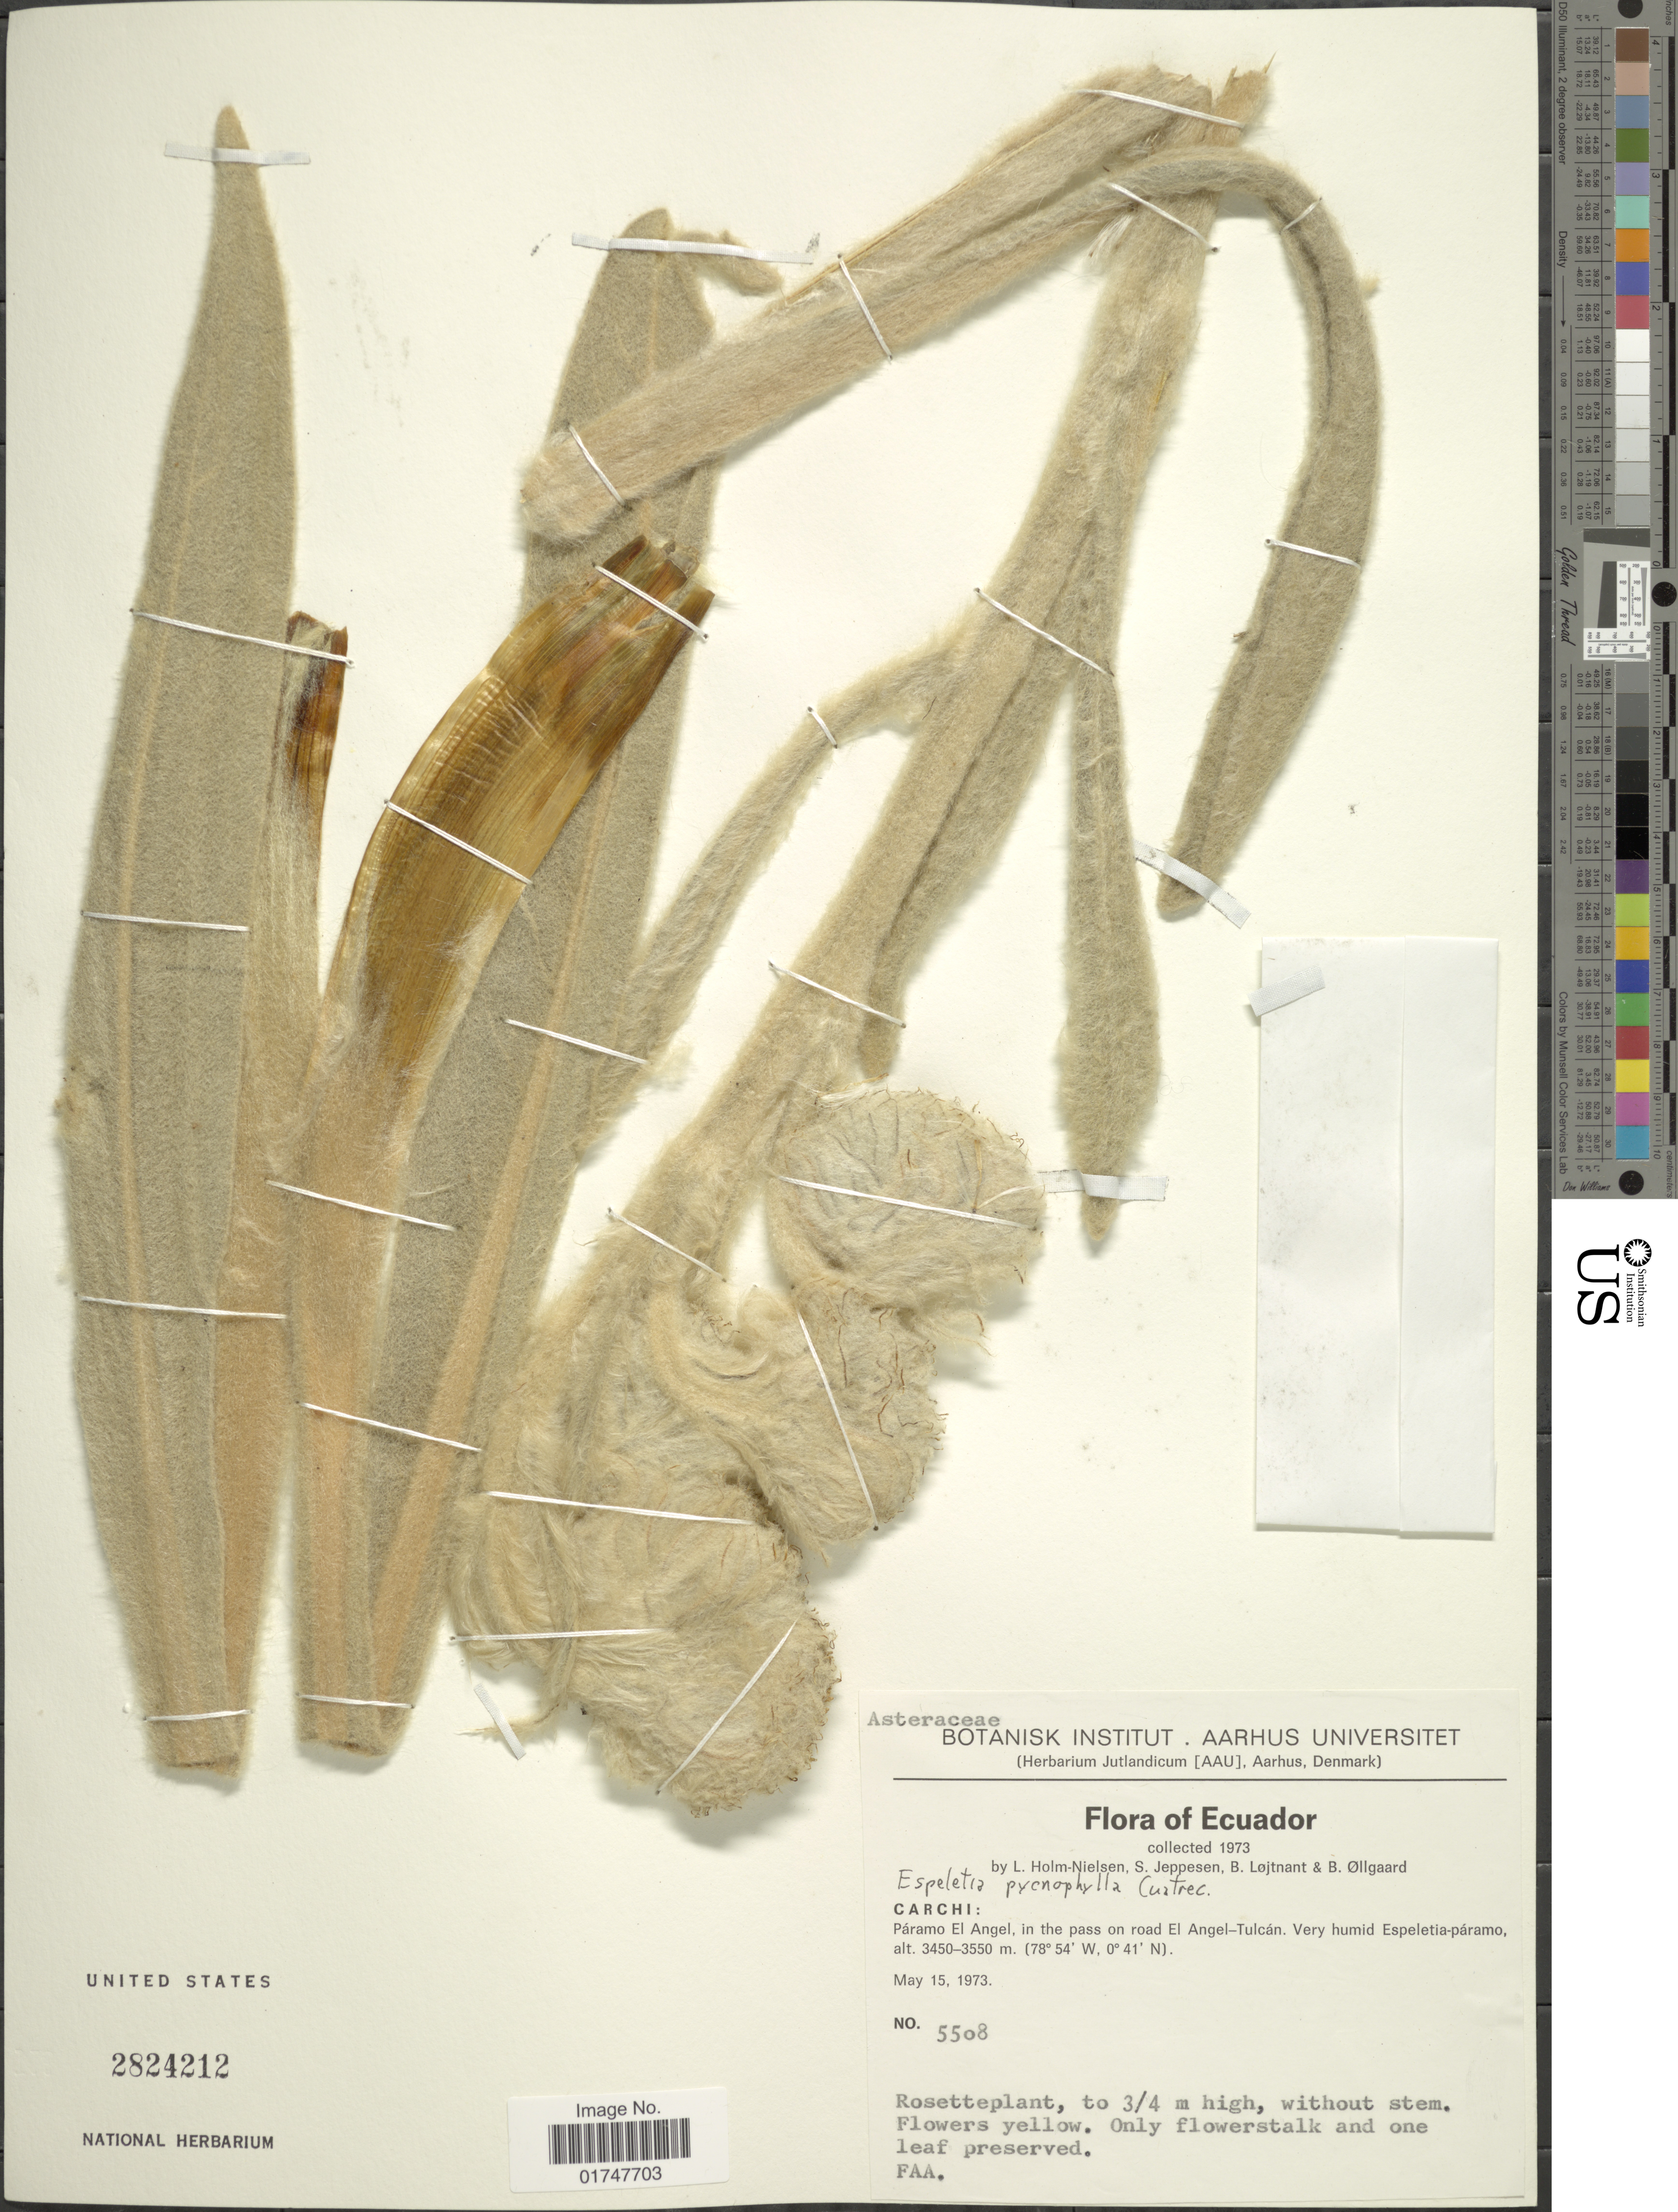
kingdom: Plantae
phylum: Tracheophyta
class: Magnoliopsida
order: Asterales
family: Asteraceae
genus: Espeletia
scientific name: Espeletia pycnophylla subsp. angelensis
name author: Cuatrec.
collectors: L. B. Holm-Nielsen, S. Jeppesen, B. Löjtnant & B. Øllgaard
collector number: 5508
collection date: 1973-05-15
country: Ecuador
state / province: Carchi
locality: Páramo El Angel, in the pass on road El Angel-Tulcán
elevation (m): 3450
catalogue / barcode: US 2824212